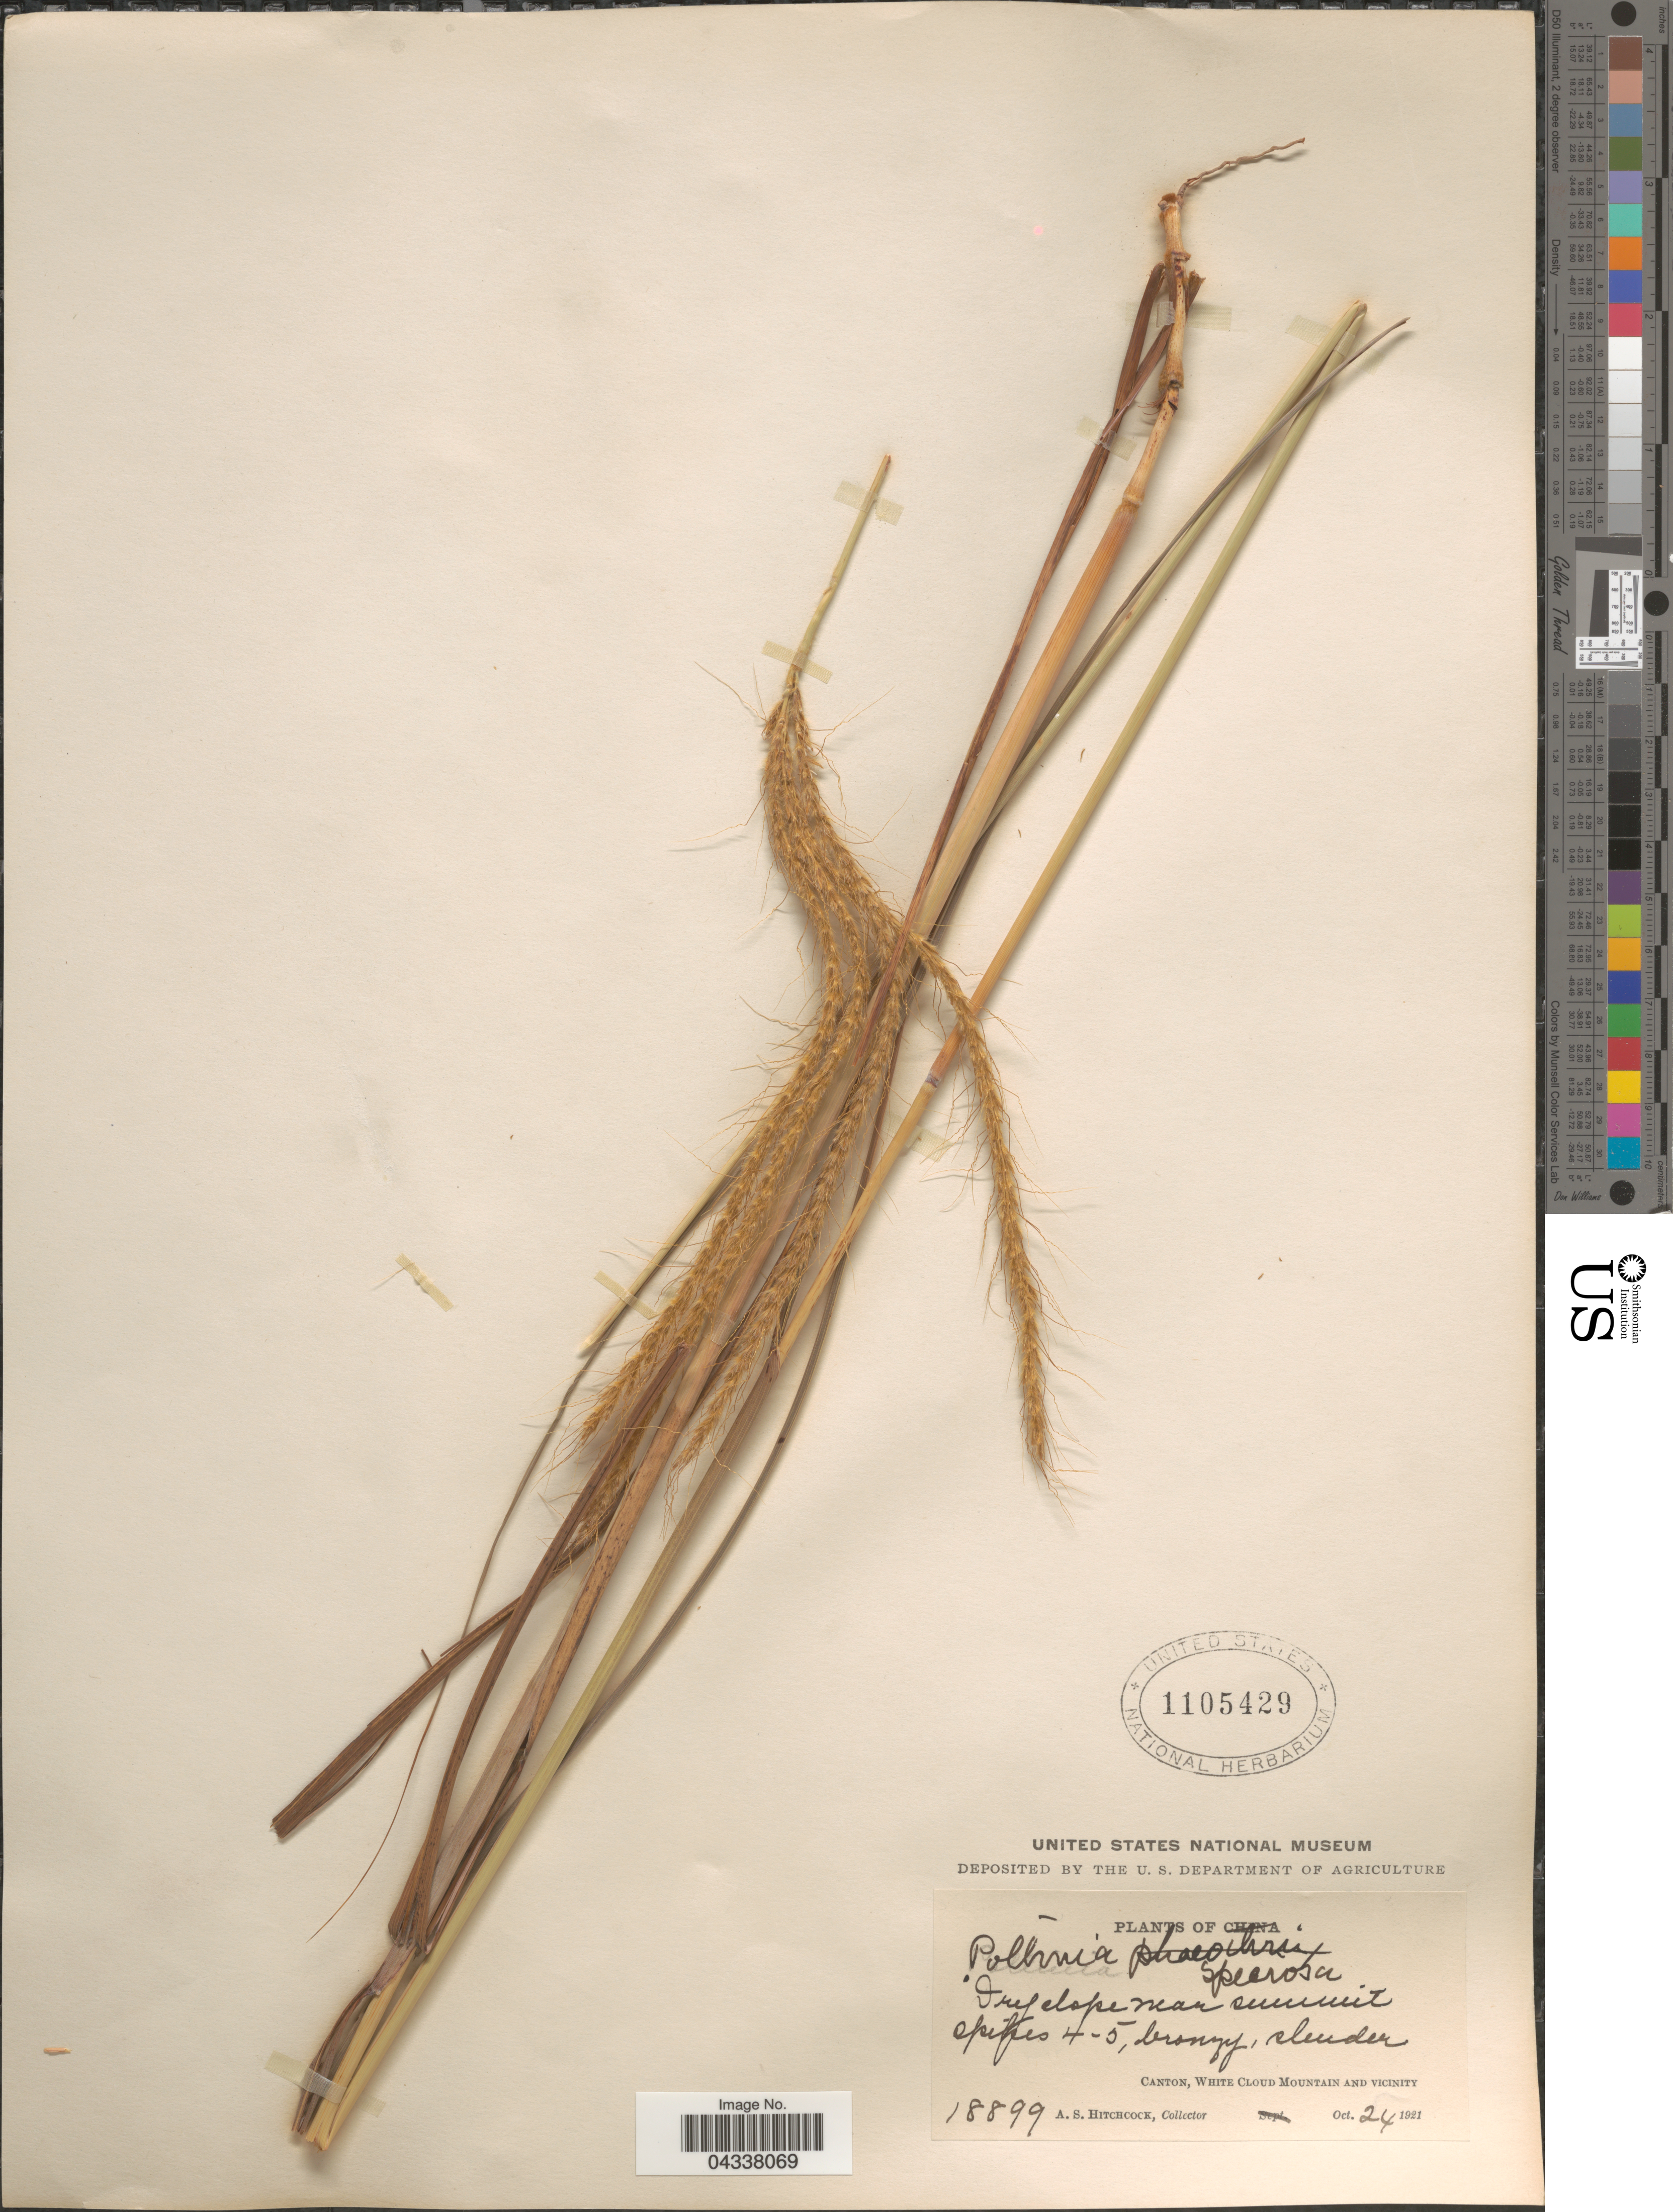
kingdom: Plantae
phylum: Tracheophyta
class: Liliopsida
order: Poales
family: Poaceae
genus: Pseudopogonatherum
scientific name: Pseudopogonatherum speciosum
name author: (Debeaux) Ohwi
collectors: A. S. Hitchcock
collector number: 18899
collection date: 1921-10-24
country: China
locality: Dry slope near summit. Canton, White Cloud Mountain and vicinity.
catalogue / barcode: US 1105429